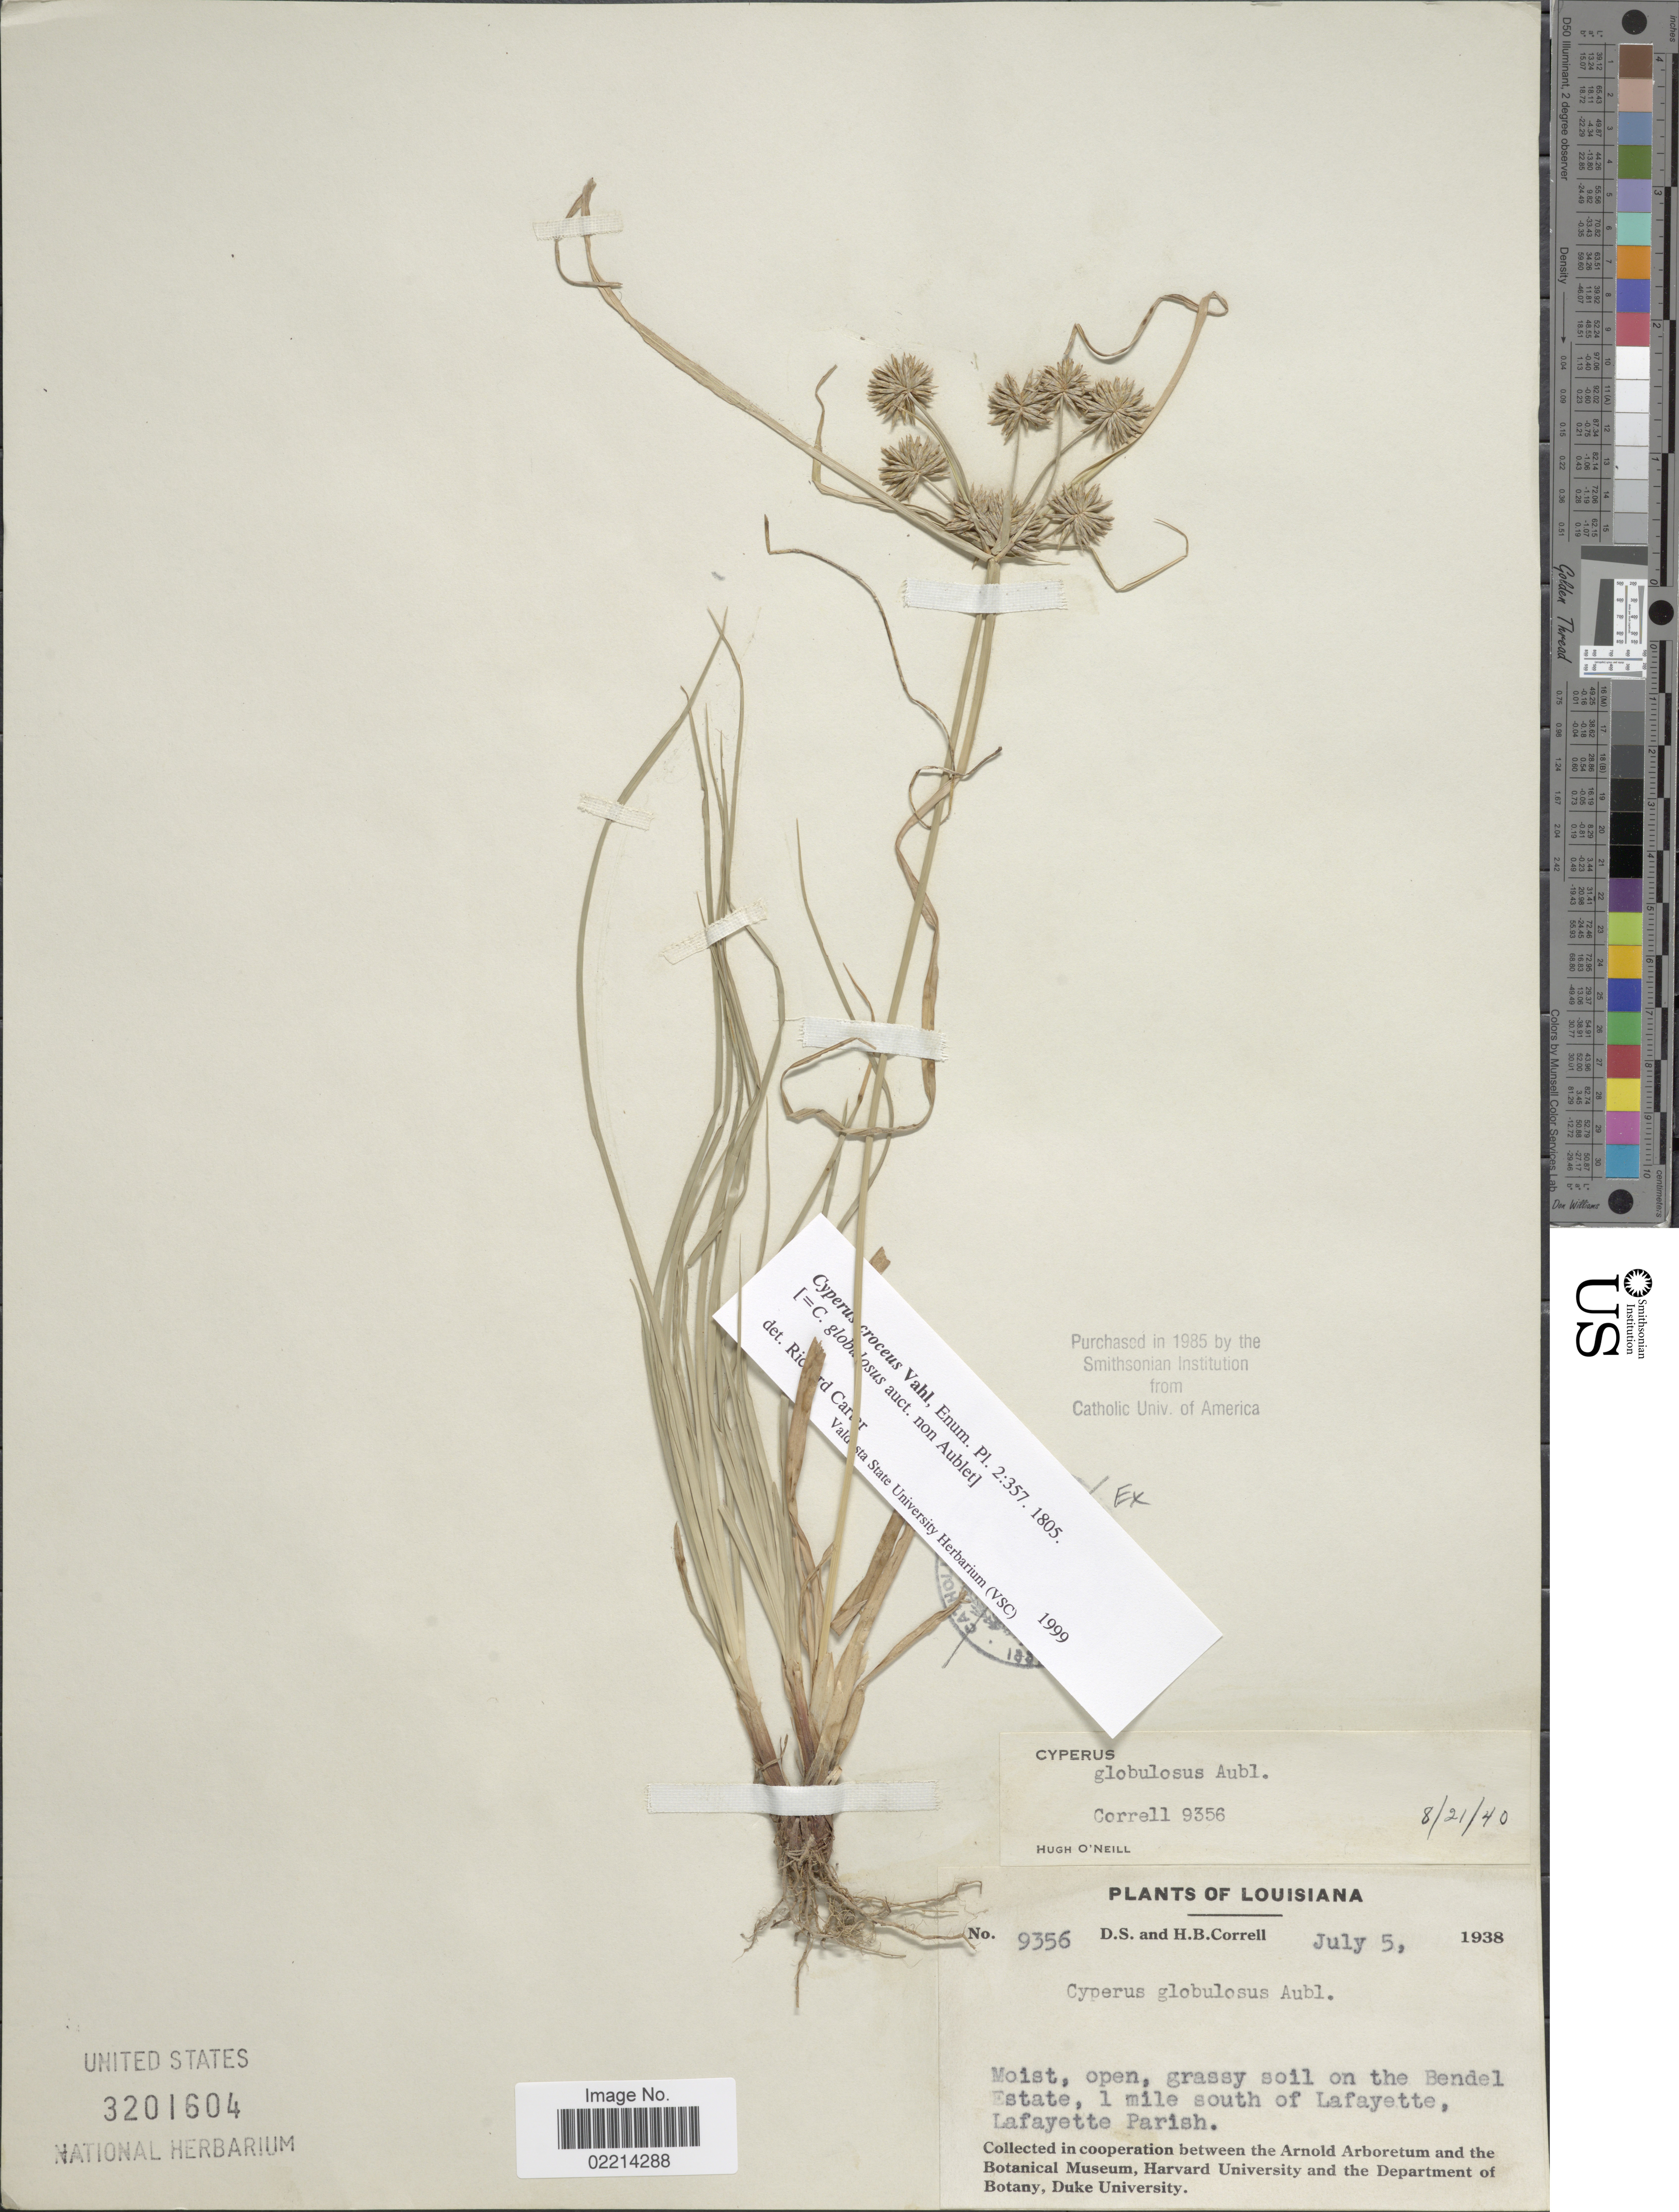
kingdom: Plantae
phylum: Tracheophyta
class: Liliopsida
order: Poales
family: Cyperaceae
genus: Cyperus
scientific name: Cyperus croceus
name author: Vahl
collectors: D. S. Correll & H. Correll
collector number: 9356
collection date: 1938-07-05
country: United States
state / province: Louisiana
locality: Moist, open grassy soil on the Bendel Estate, 1 mile south of Lafayette, Lafayette Parish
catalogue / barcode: US 3201604